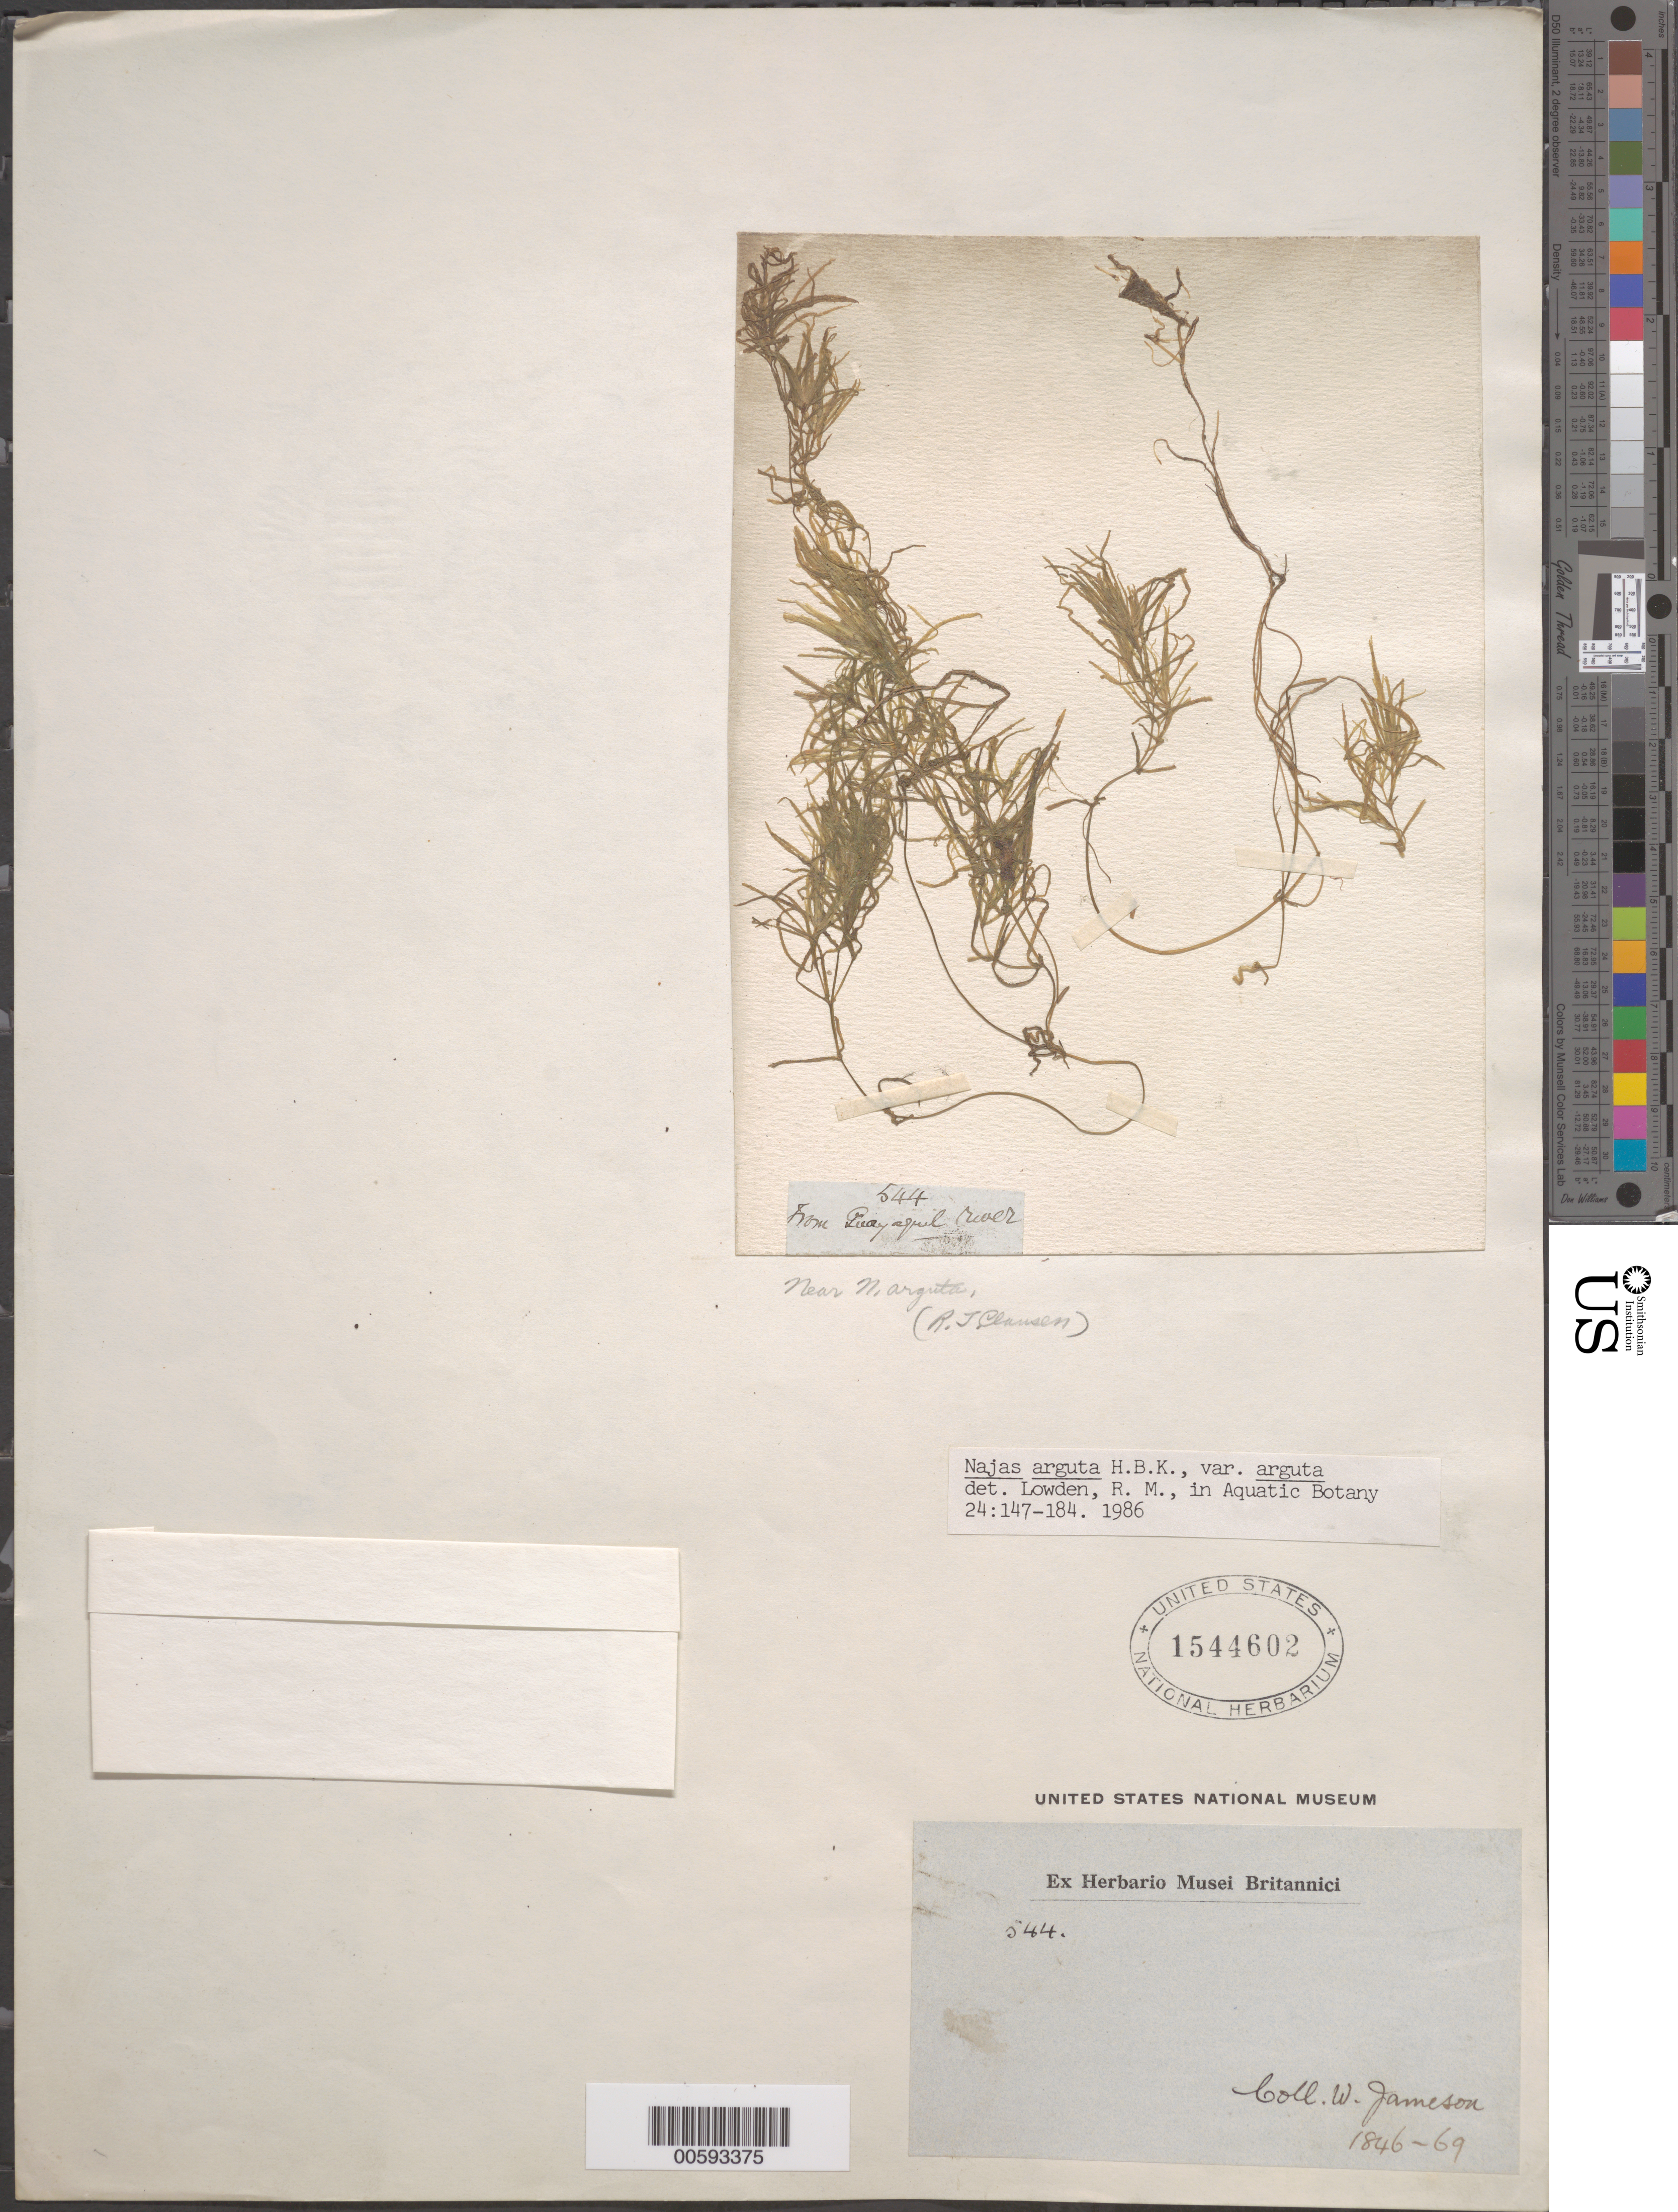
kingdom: Plantae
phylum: Tracheophyta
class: Liliopsida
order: Alismatales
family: Hydrocharitaceae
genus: Najas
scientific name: Najas arguta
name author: Kunth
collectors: W. Jameson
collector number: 544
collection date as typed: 1846 to -- --- 1869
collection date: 1846/1869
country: Ecuador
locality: From Guayaquil River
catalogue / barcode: US 1544602